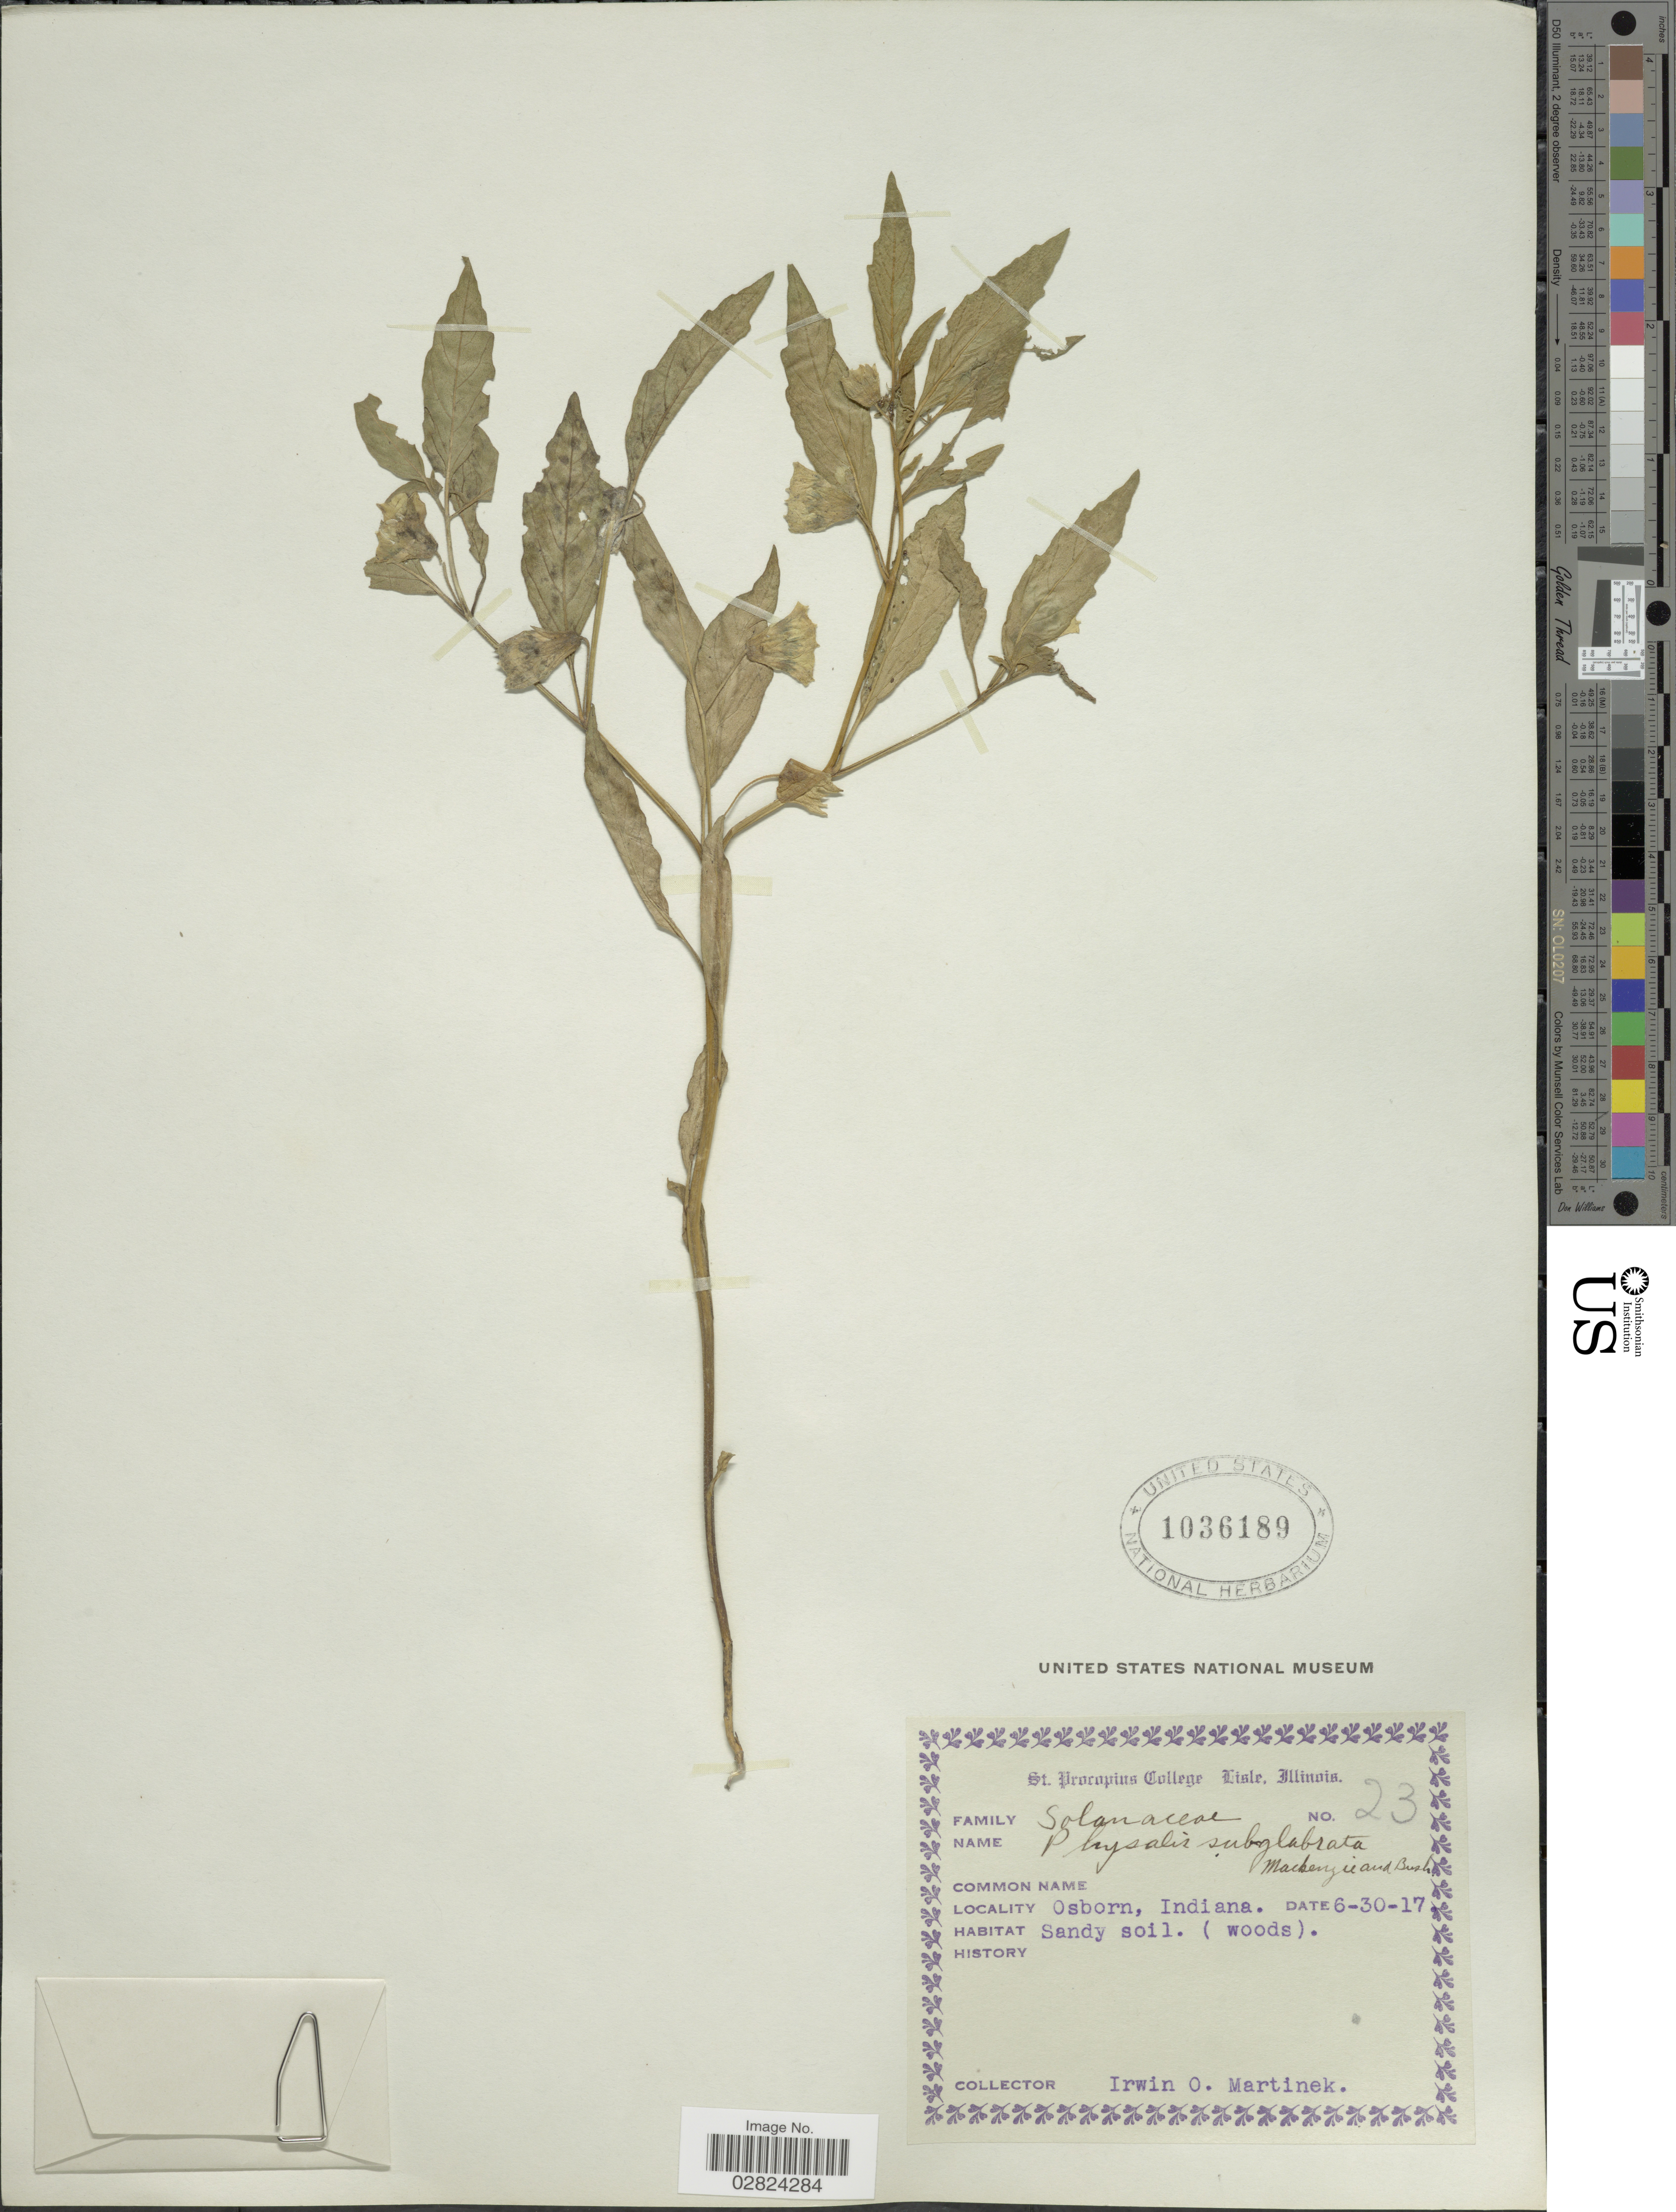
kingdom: Plantae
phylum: Tracheophyta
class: Magnoliopsida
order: Solanales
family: Solanaceae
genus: Physalis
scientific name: Physalis subglabrata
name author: Mack. & Bush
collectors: I. Martinek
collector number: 23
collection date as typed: Transcribed d/m/y: 30/6/17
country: United States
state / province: Indiana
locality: Osborn.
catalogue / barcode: US 1036189